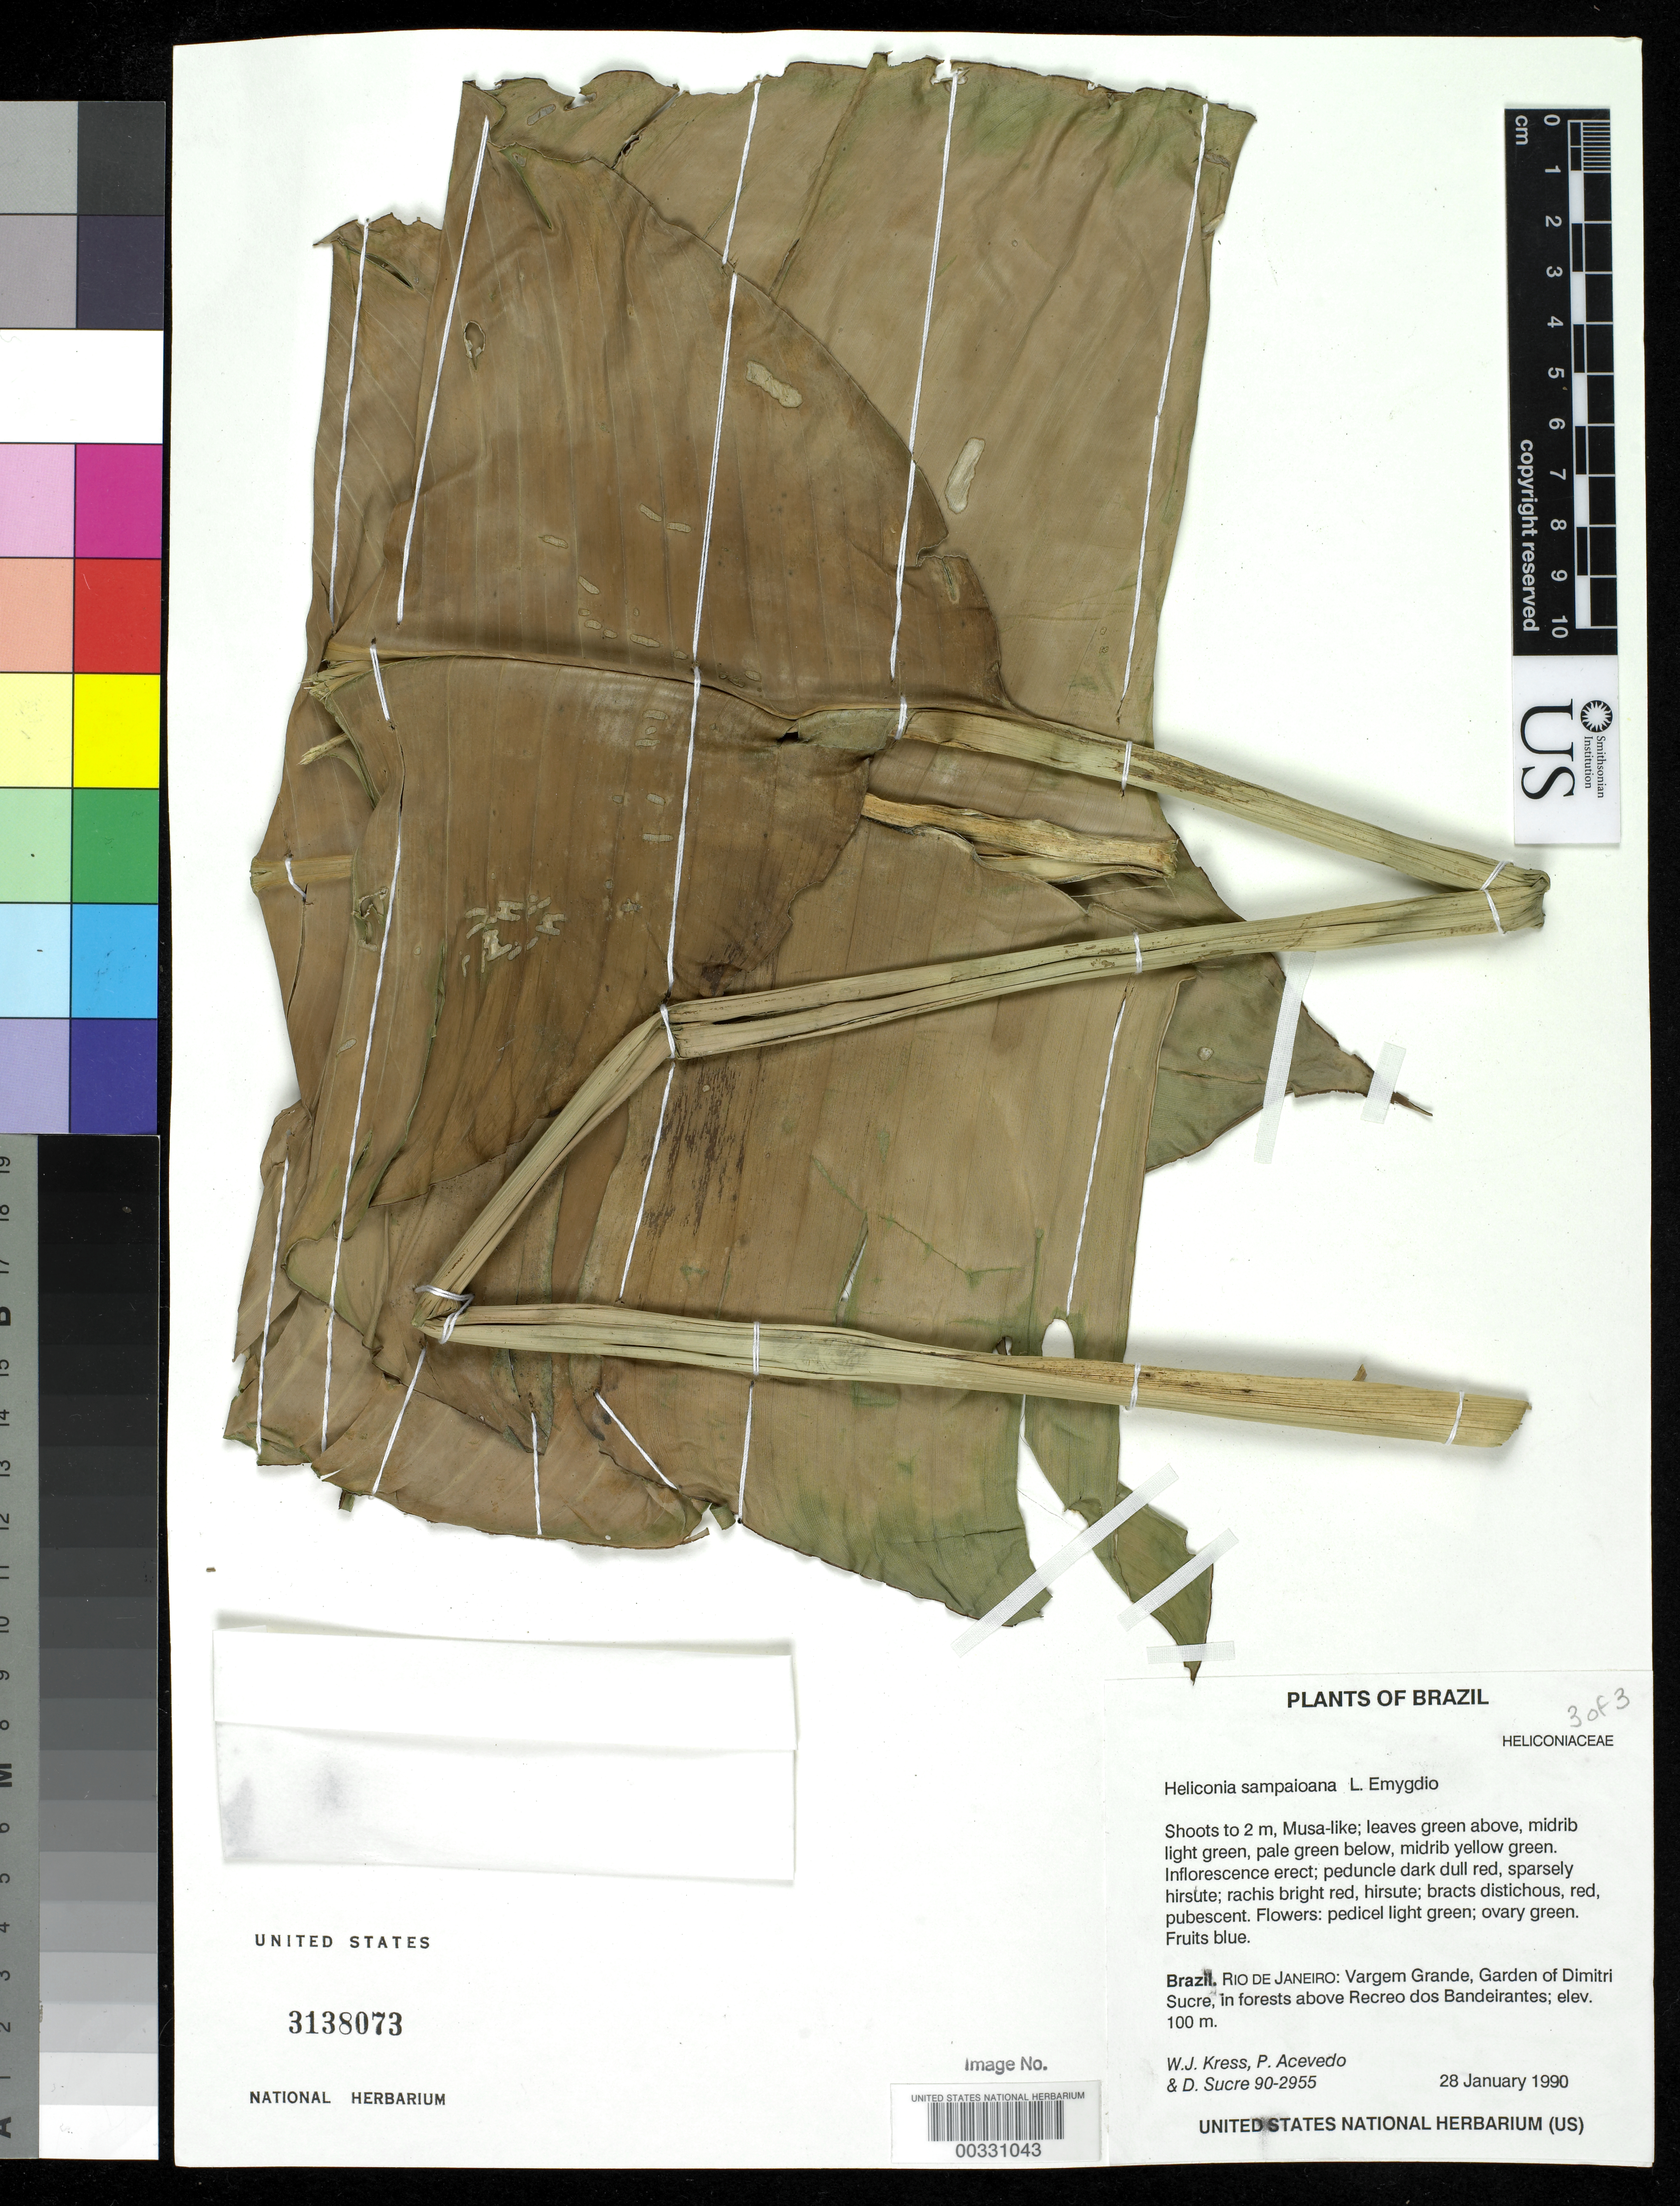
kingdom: Plantae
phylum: Tracheophyta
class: Liliopsida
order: Zingiberales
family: Heliconiaceae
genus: Heliconia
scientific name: Heliconia sampaioana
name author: Emygdio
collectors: W. J. Kress, P. Acevedo-Rodr. & D. Sucre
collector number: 90-2955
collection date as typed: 28 Jan 1990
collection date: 1990-01-28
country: Brazil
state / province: Rio de Janeiro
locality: Vargem grande, garden of dimitri sucre, in forests above recreo dos bandeirantes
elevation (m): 100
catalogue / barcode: US 3138073